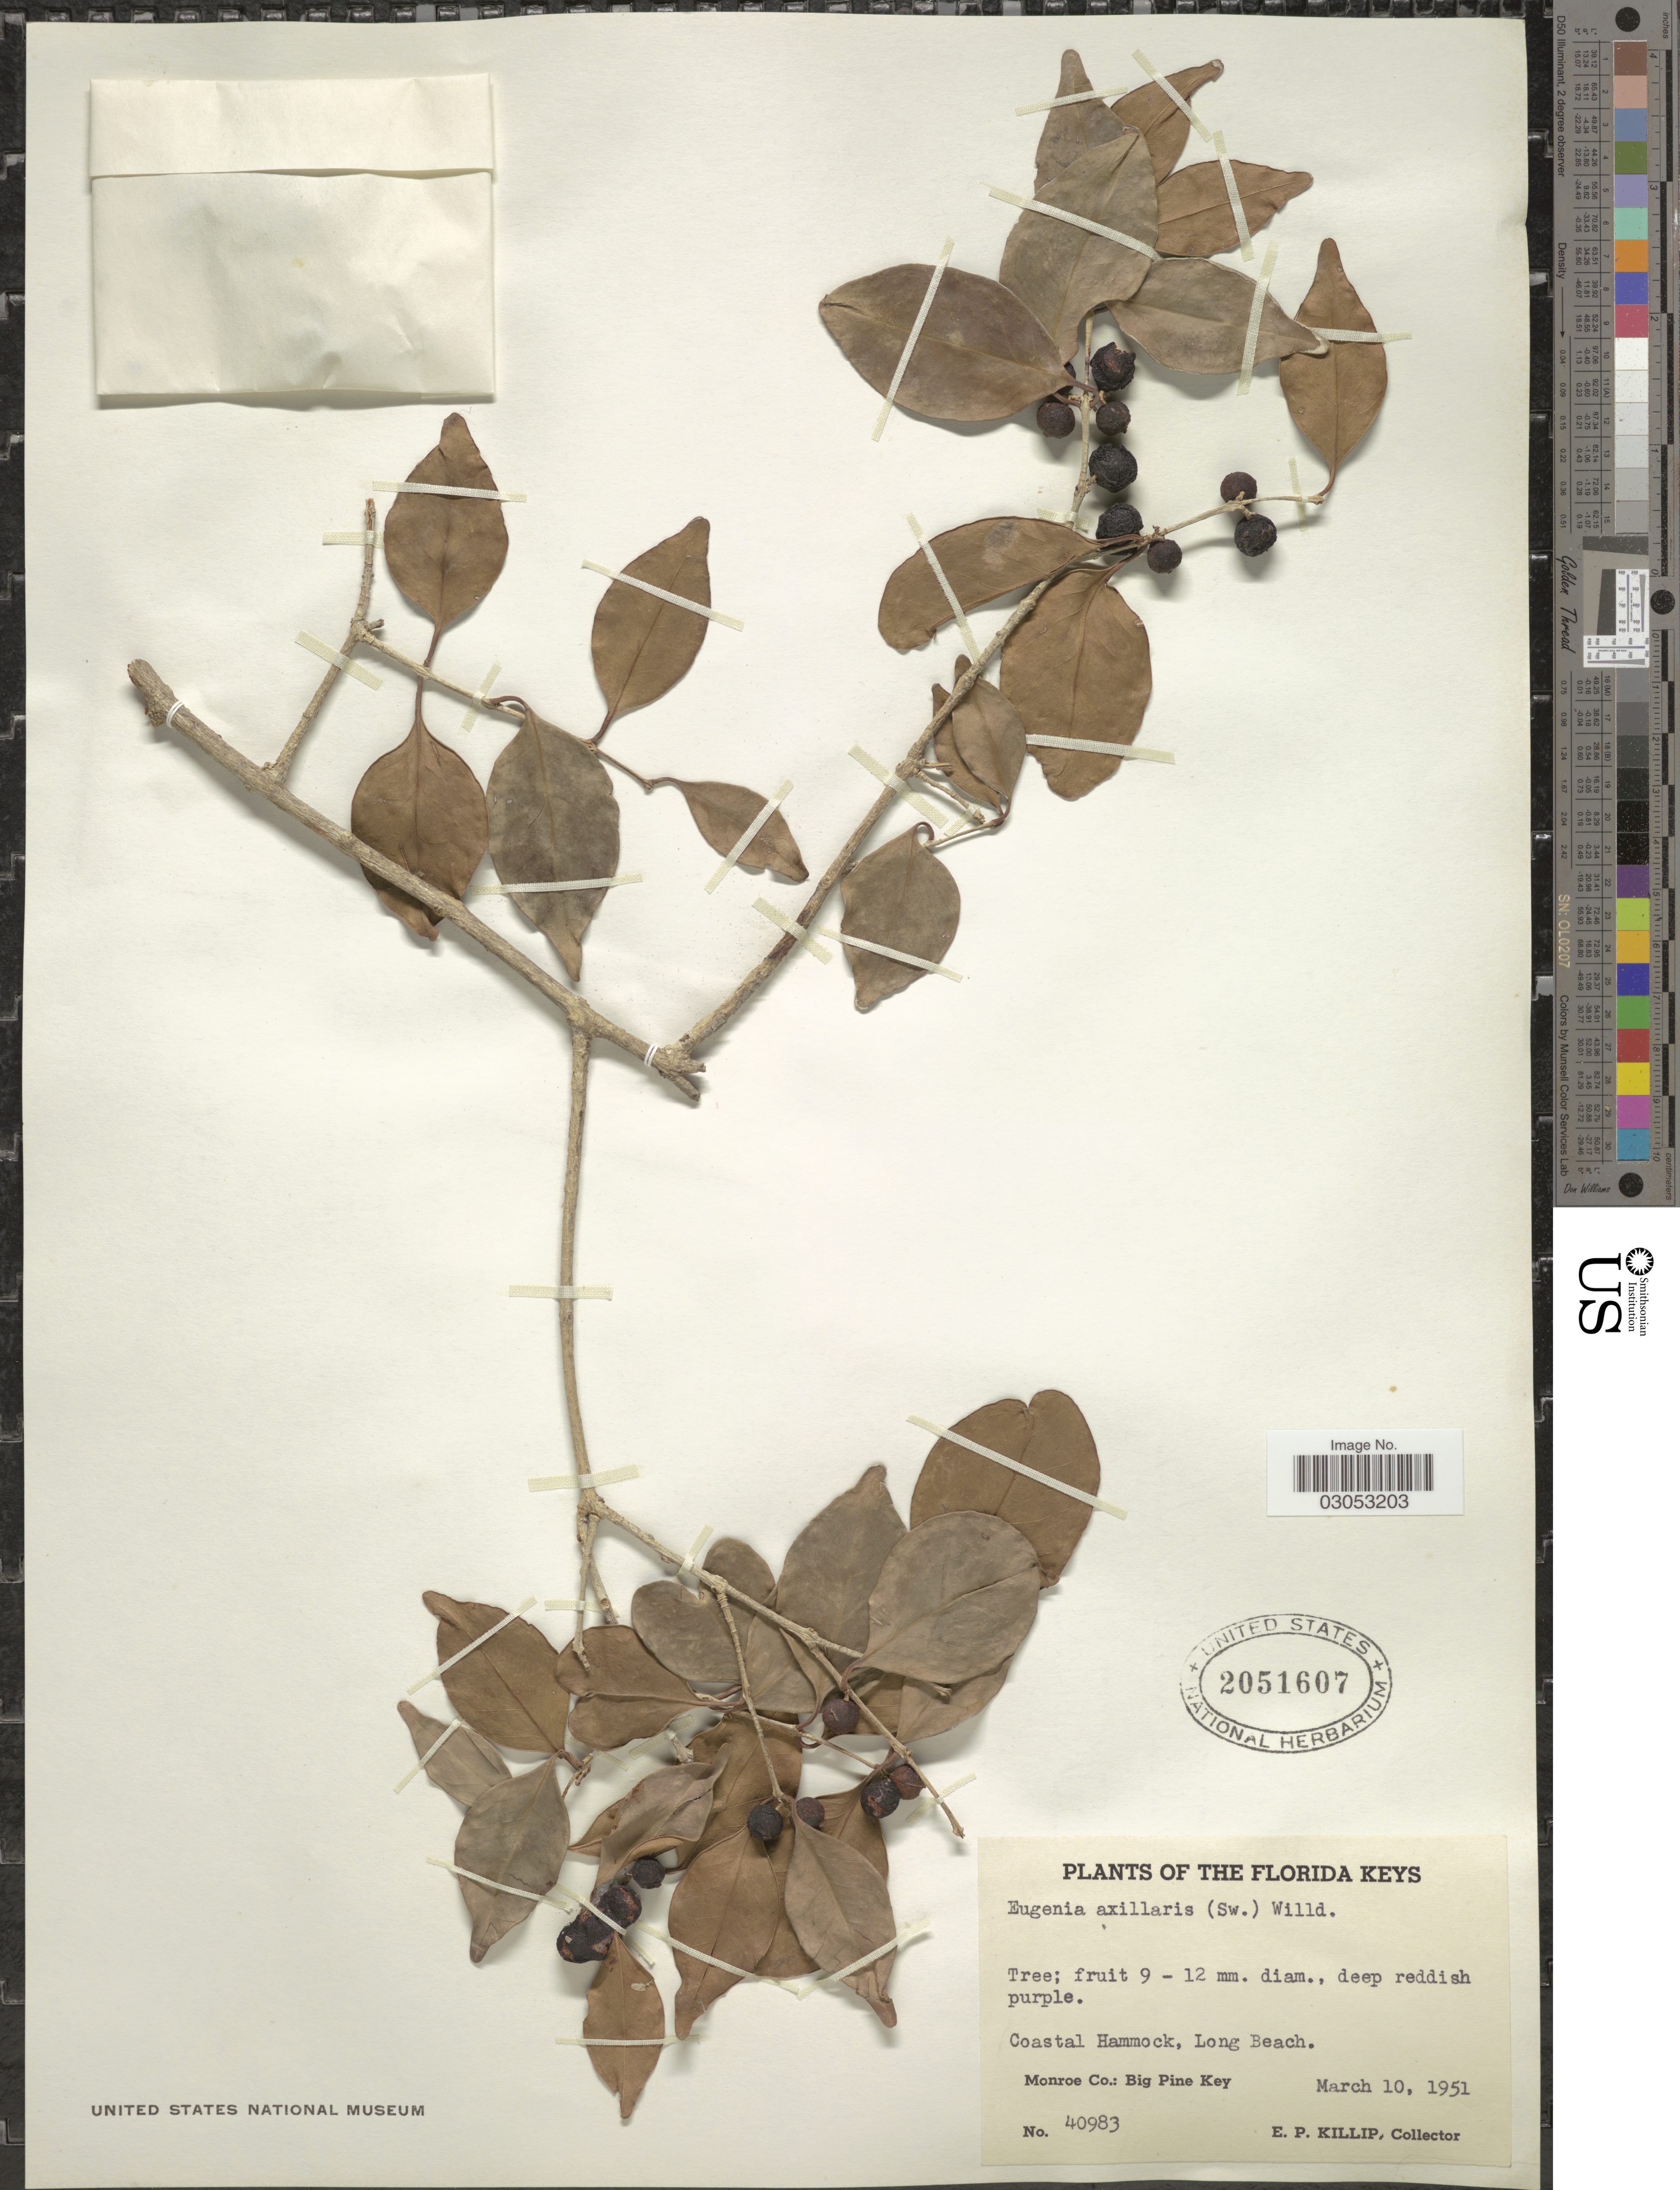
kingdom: Plantae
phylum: Tracheophyta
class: Magnoliopsida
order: Myrtales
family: Myrtaceae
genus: Eugenia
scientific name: Eugenia axillaris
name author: (Sw.) Willd.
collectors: E. P. Killip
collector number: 40983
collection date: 1951-03-10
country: United States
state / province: Florida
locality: The Florida Keys, Monroe Co.: Bog Pine Key, Coastal Hammock, Long Beach.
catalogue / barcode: US 2051607